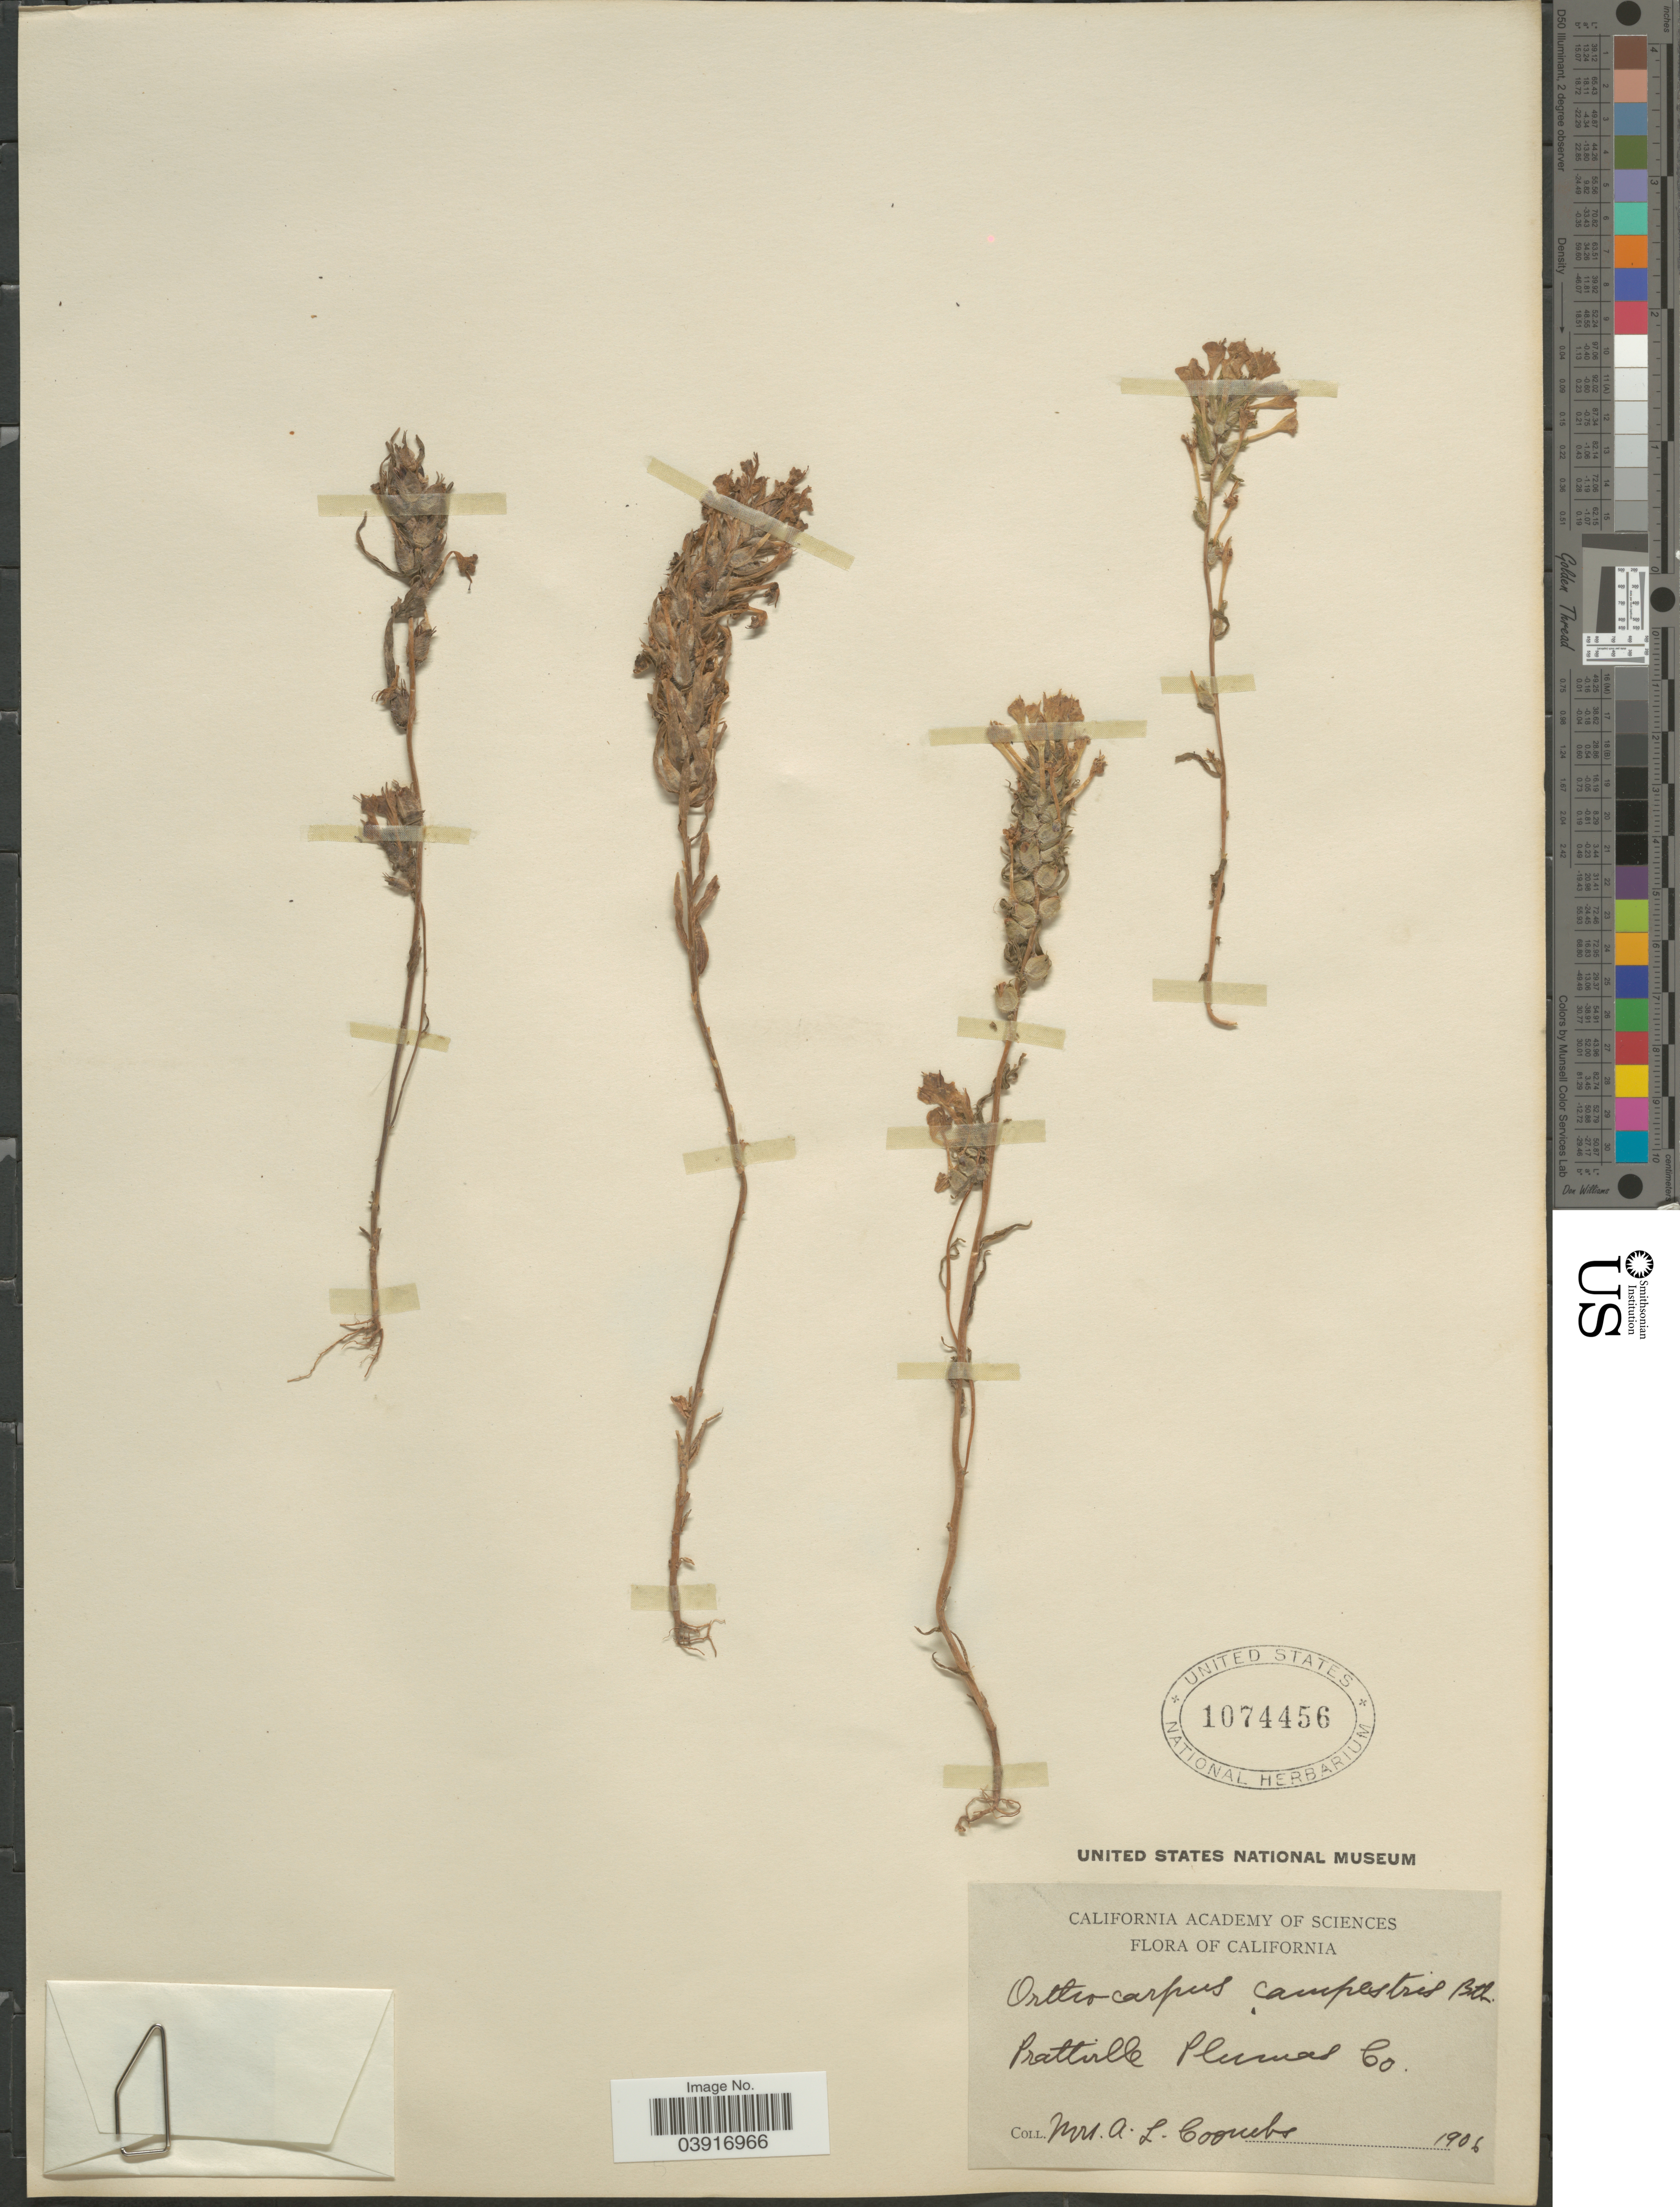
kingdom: Plantae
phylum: Tracheophyta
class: Magnoliopsida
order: Lamiales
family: Orobanchaceae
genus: Orthocarpus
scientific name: Orthocarpus campestris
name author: Benth.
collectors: A. Coombs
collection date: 1906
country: United States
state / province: California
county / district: Plumas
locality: Prattville Plumas Co.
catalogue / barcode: US 1074456